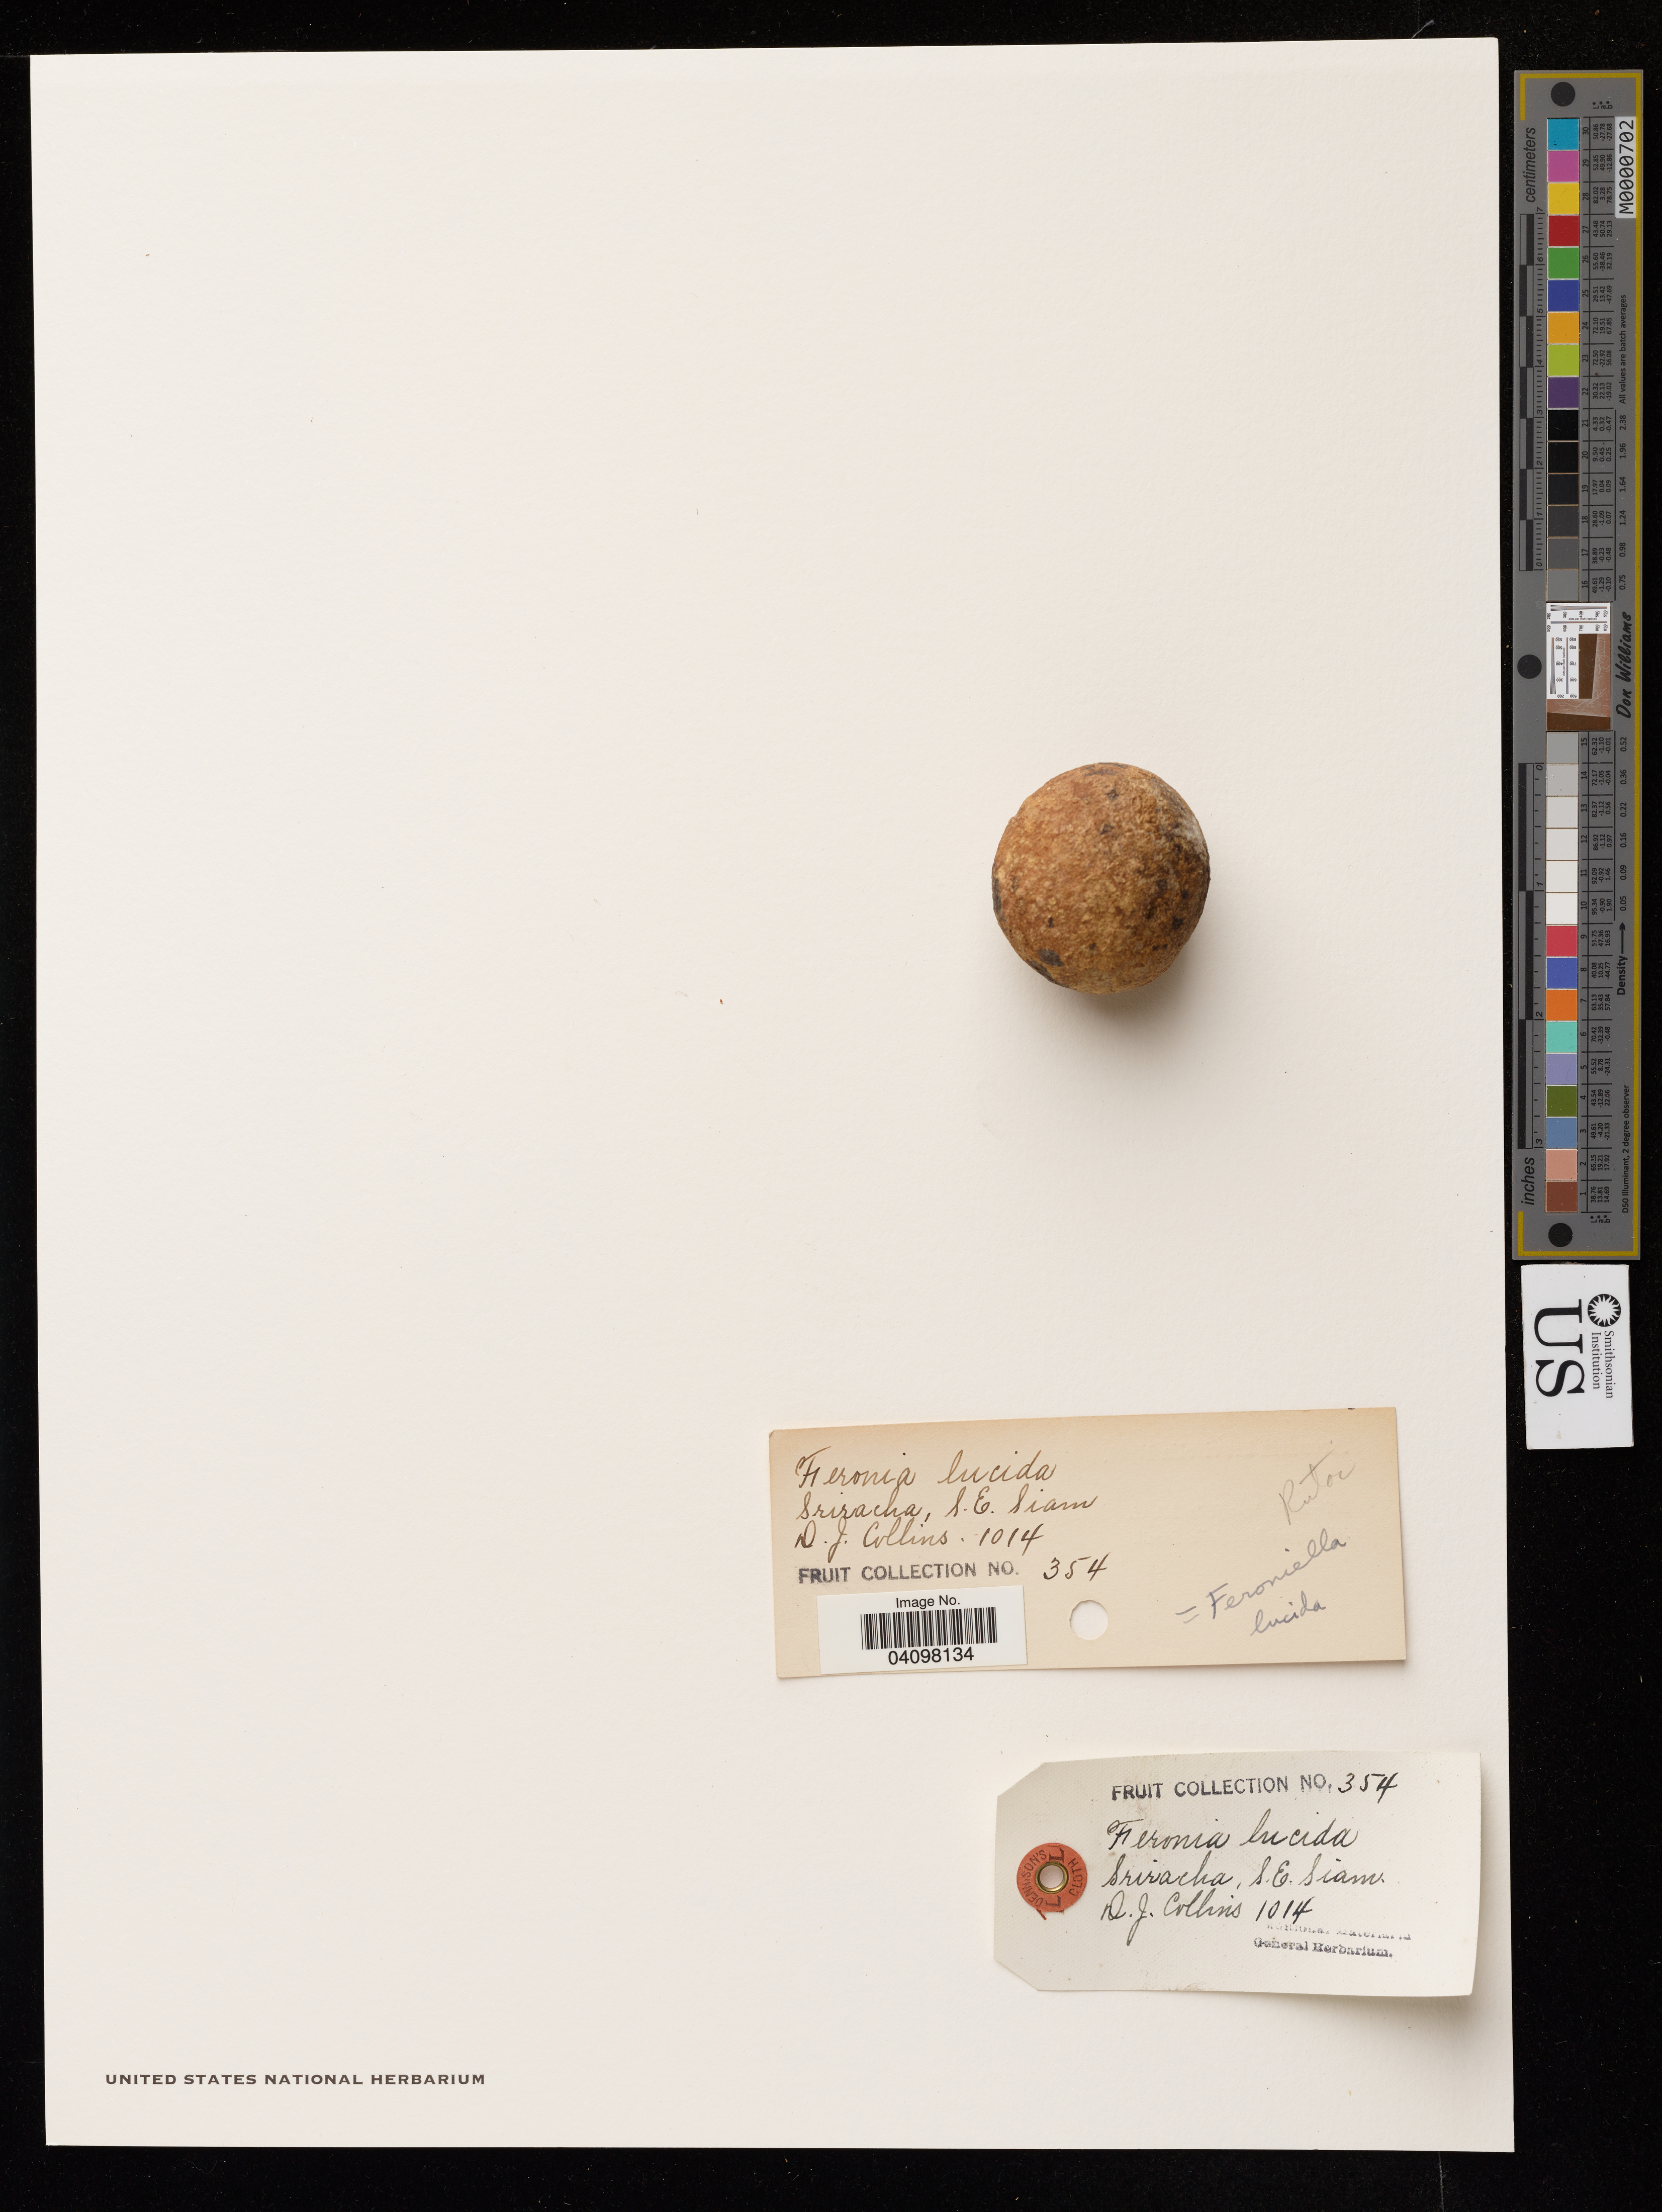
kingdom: Plantae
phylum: Tracheophyta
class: Magnoliopsida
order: Sapindales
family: Rutaceae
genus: Feroniella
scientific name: Feroniella lucida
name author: Swingle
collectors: D. Collins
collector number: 1014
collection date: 1922-04-04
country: Thailand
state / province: Chon Buri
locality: Southeastern Siam. Sriracha.